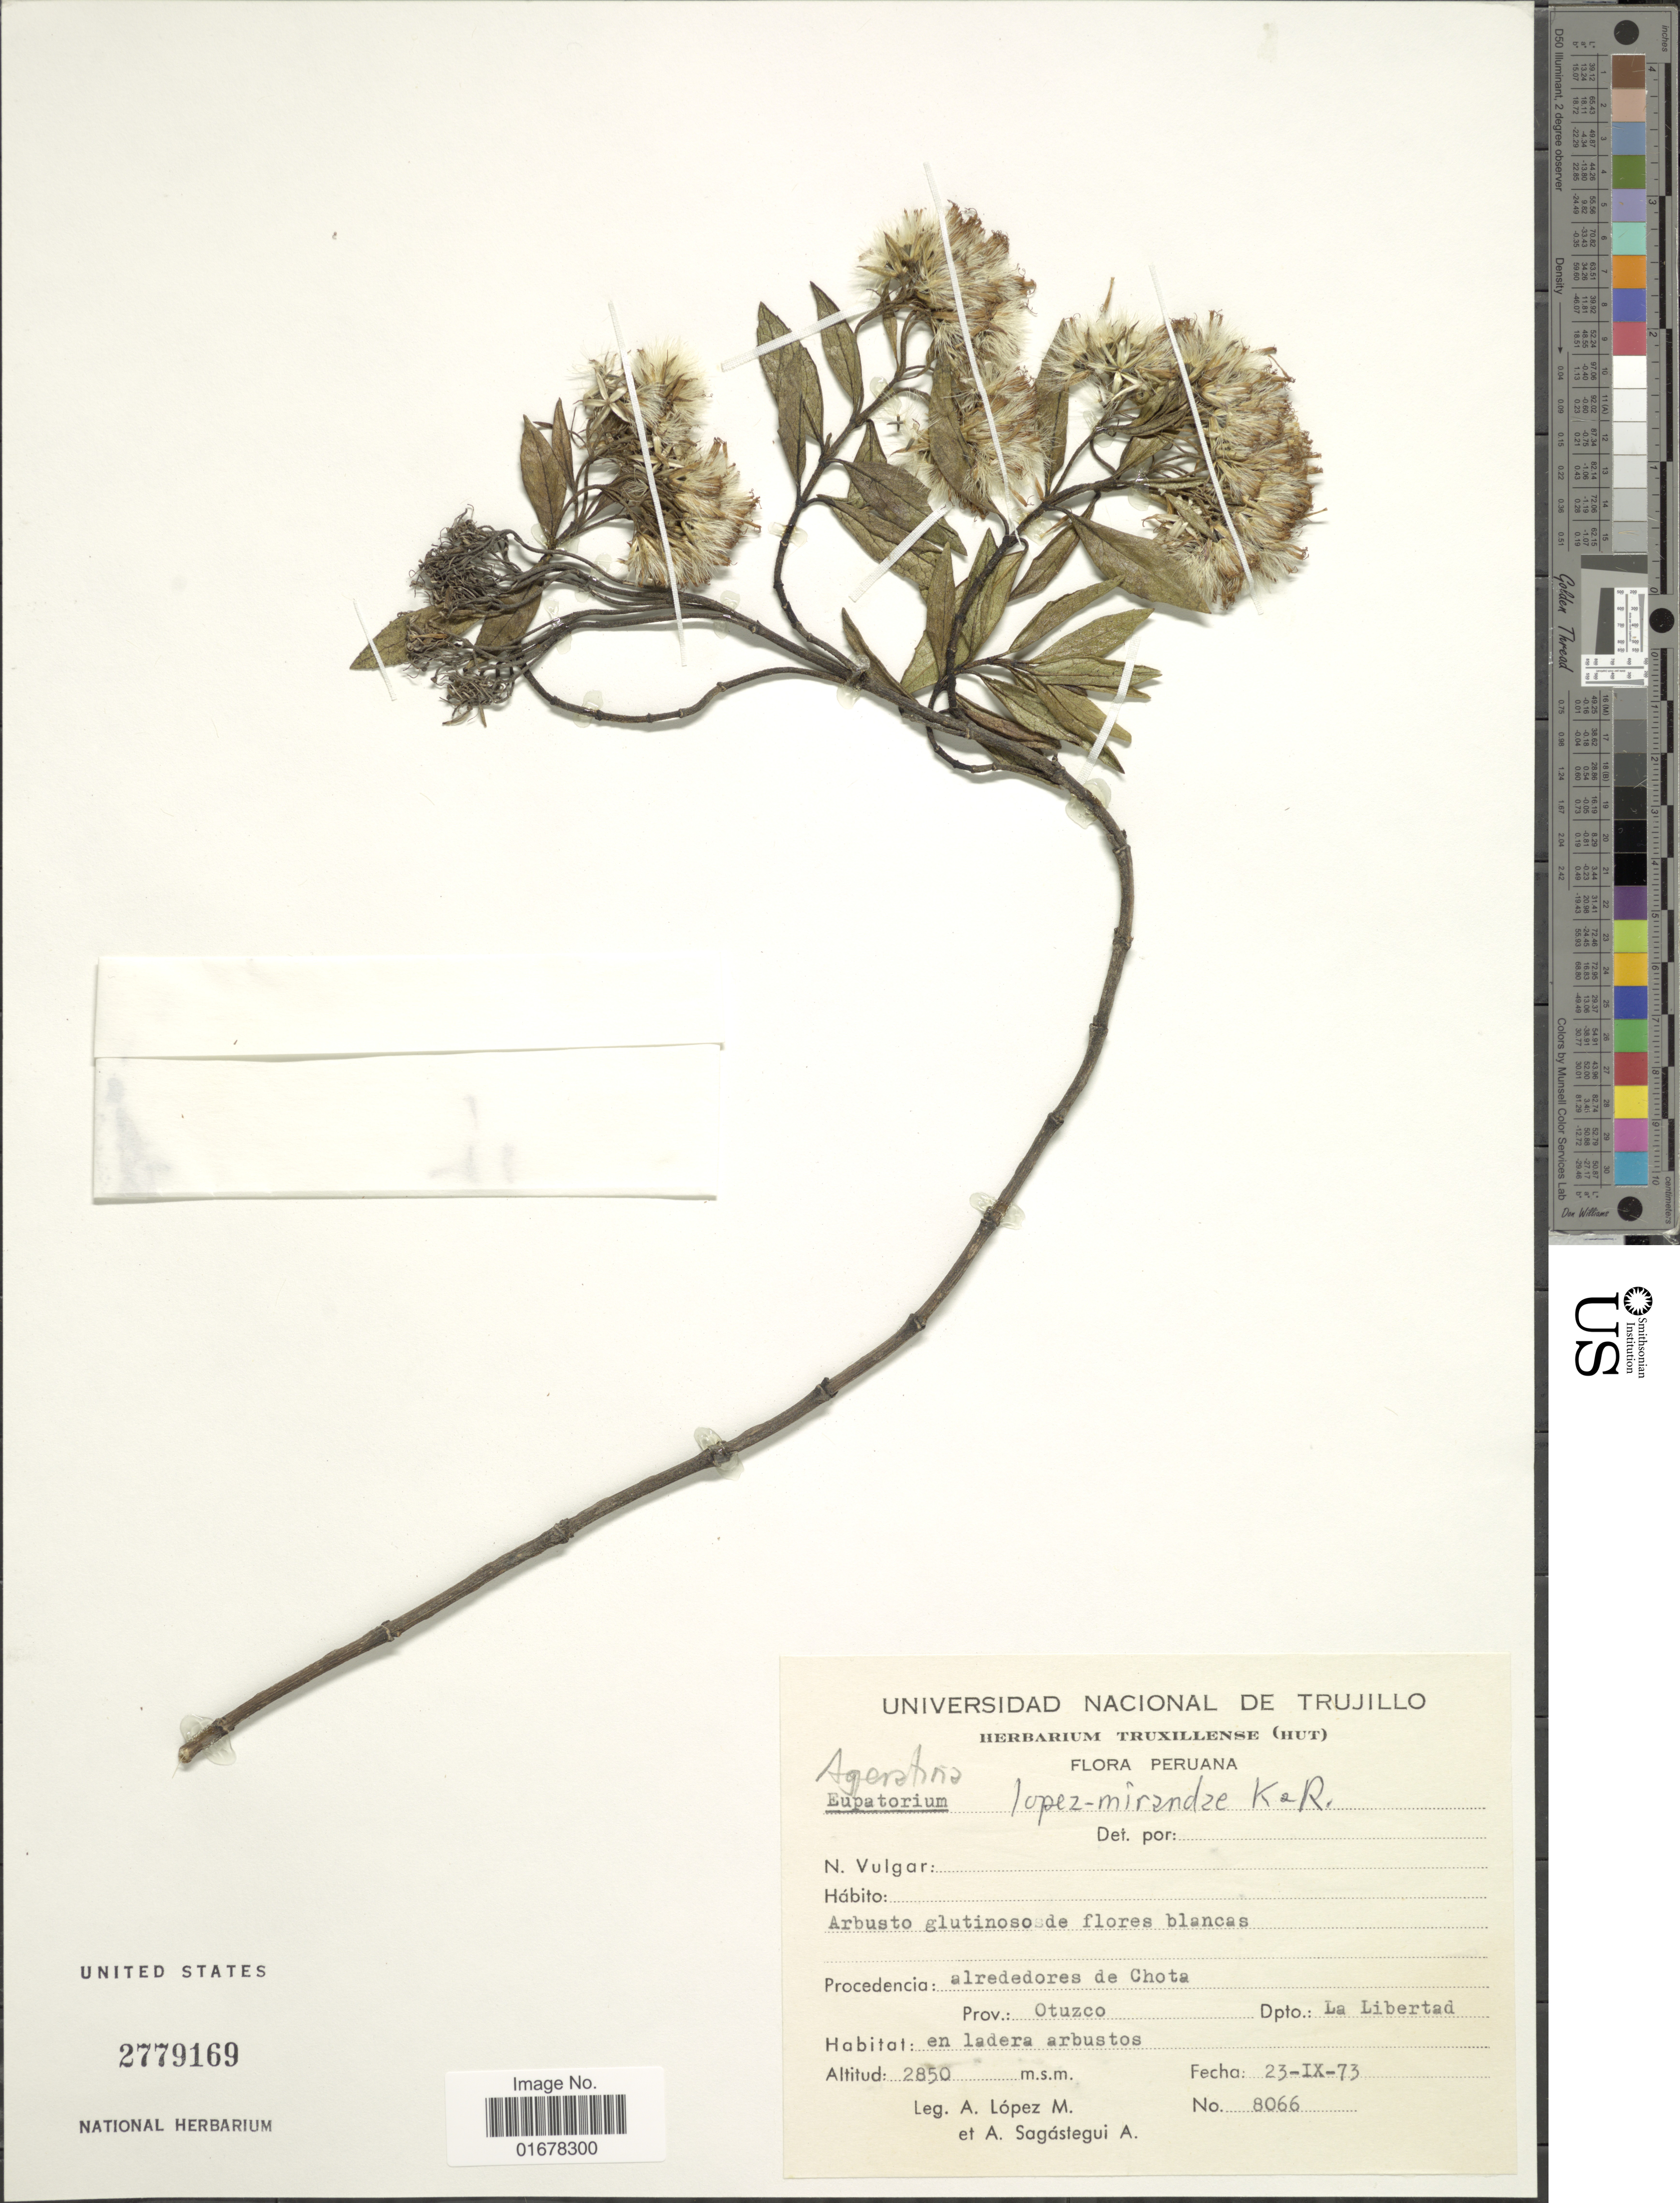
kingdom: Plantae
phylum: Tracheophyta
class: Magnoliopsida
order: Asterales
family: Asteraceae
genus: Ageratina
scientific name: Ageratina lopez-mirandae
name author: R.M. King & H. Rob.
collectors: A. López M. & A. Sagástegui A.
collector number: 8066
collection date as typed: Transcribed d/m/y: 23/9/73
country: Peru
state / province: La Libertad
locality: Procedencia: alrededores de Chota, Prov.: Otuzco, Dpto.: La Libertad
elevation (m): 2850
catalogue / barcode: US 2779169